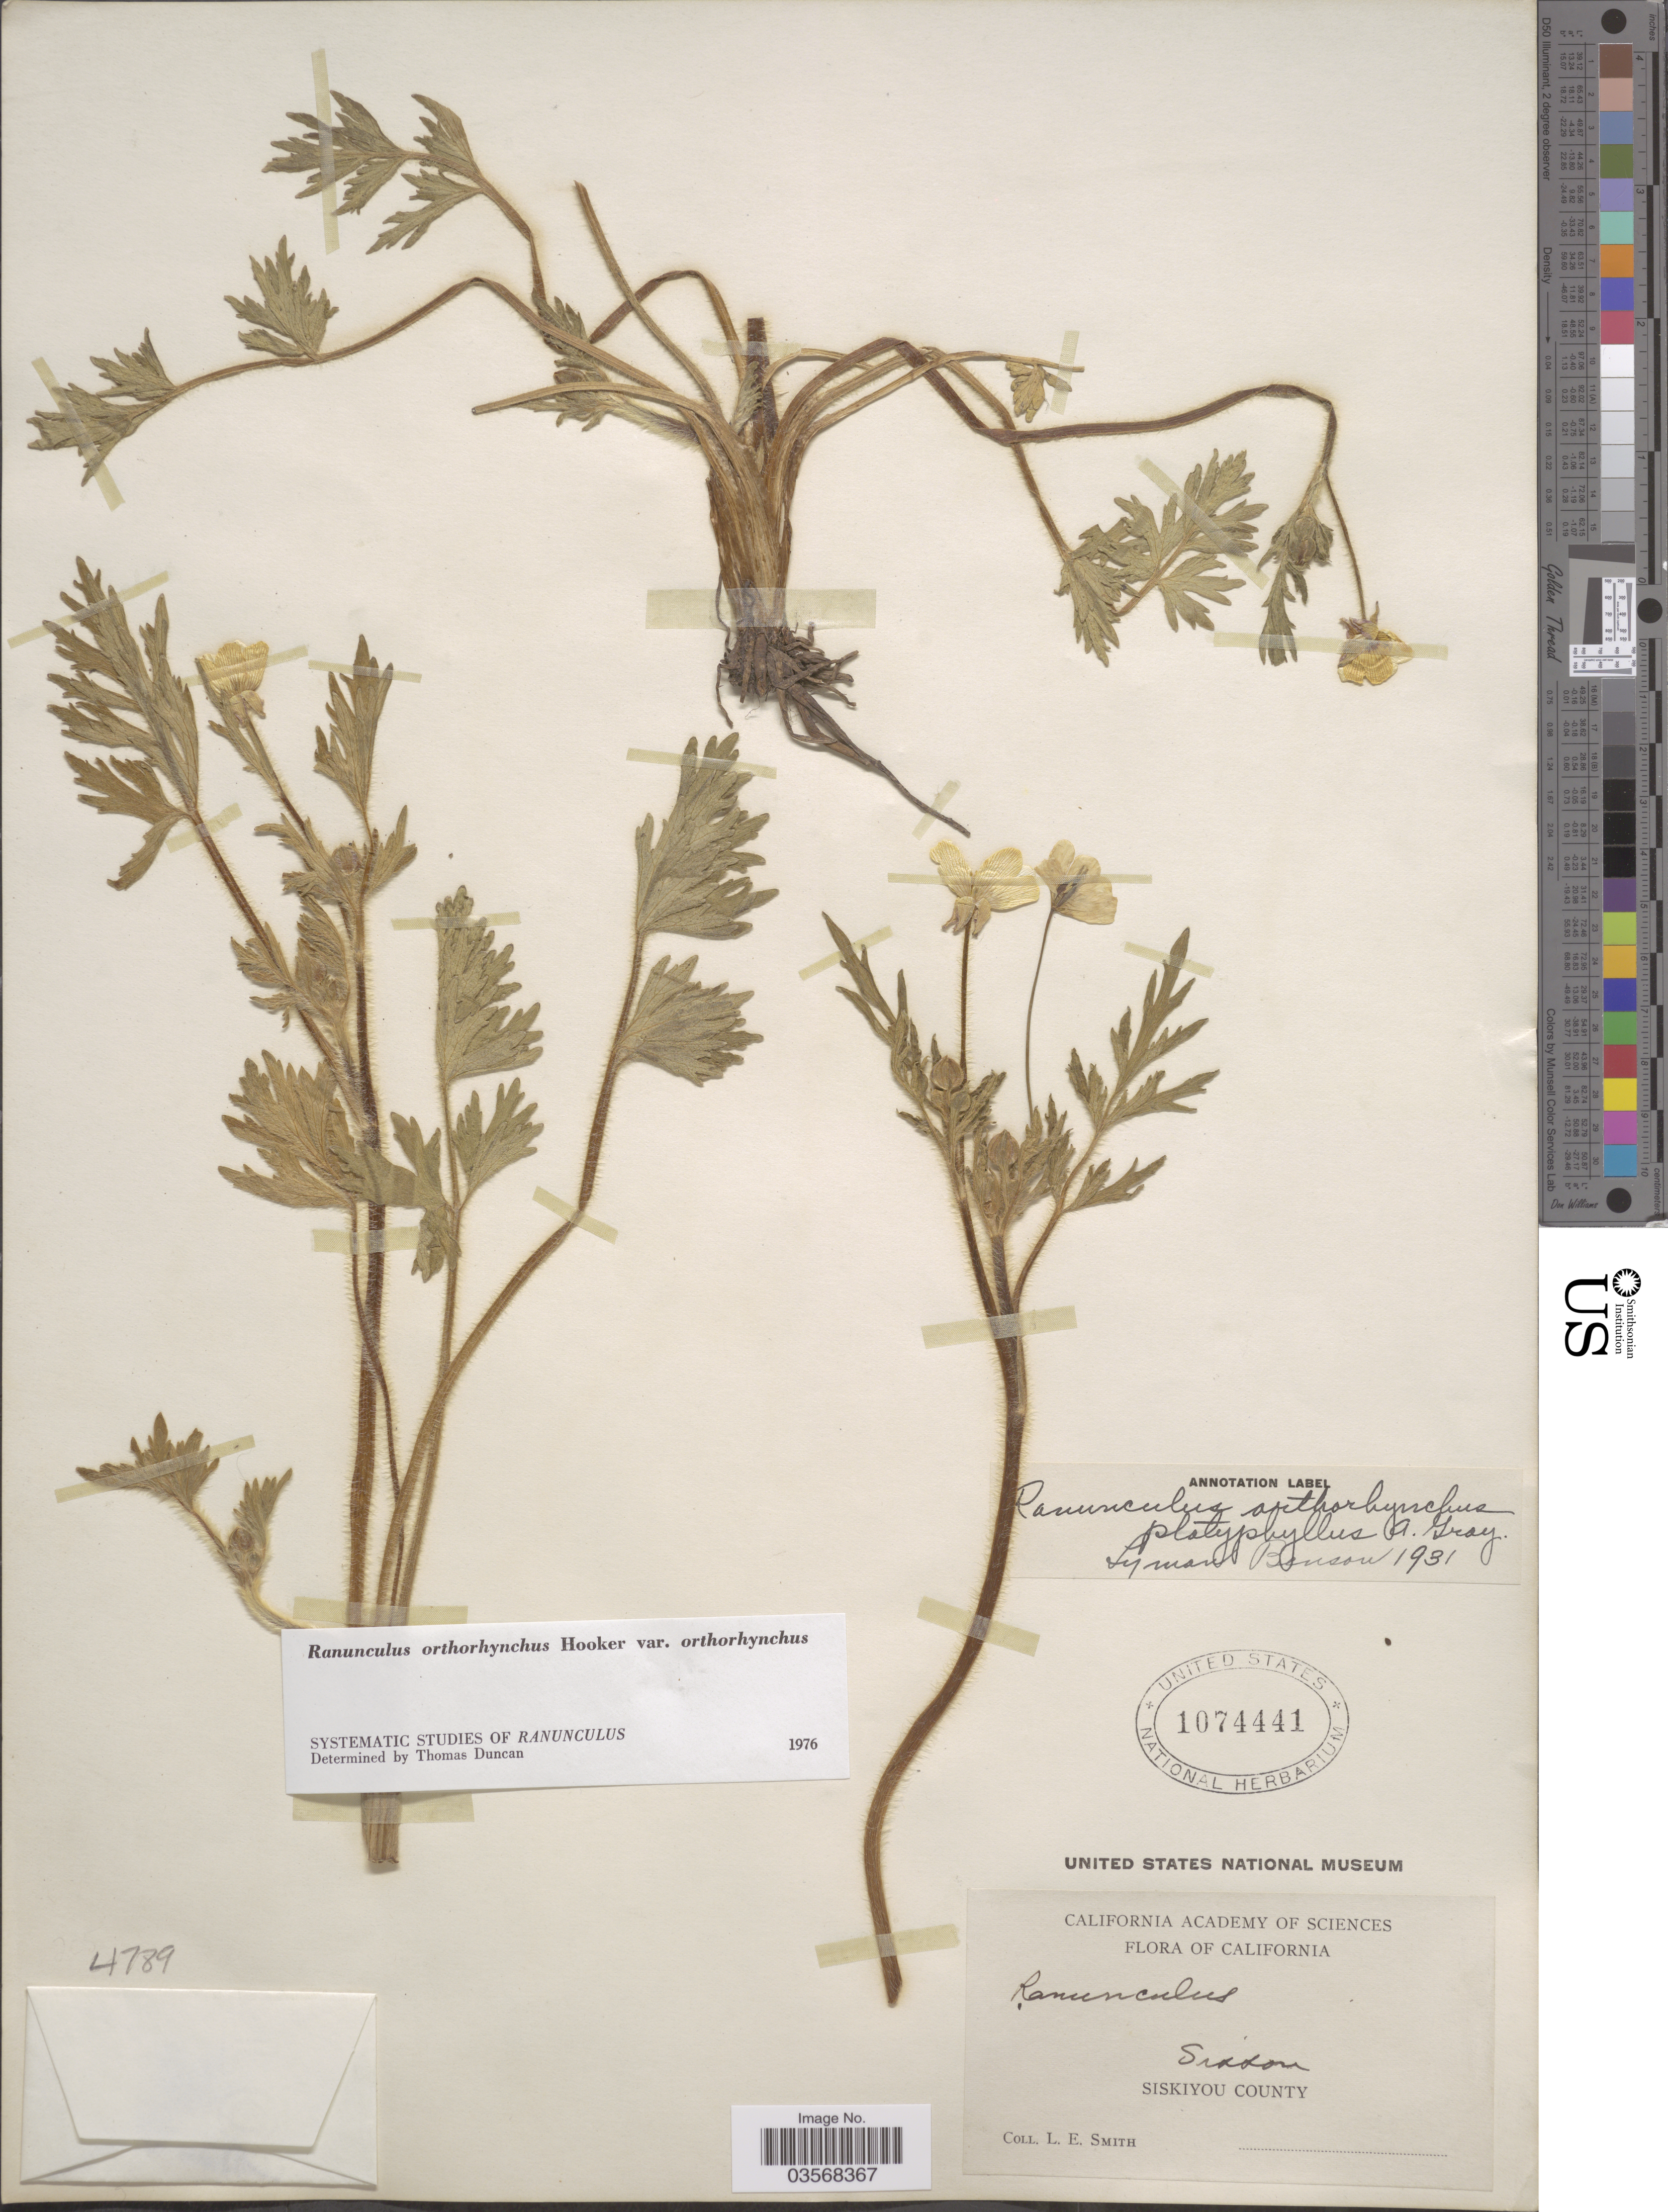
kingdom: Plantae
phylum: Tracheophyta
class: Magnoliopsida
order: Ranunculales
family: Ranunculaceae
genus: Ranunculus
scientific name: Ranunculus orthorhynchus var. orthorhynchus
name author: Hook.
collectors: L. E. Smith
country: United States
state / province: California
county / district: Siskiyou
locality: Sisson. Siskiyou County.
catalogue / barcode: US 1074441